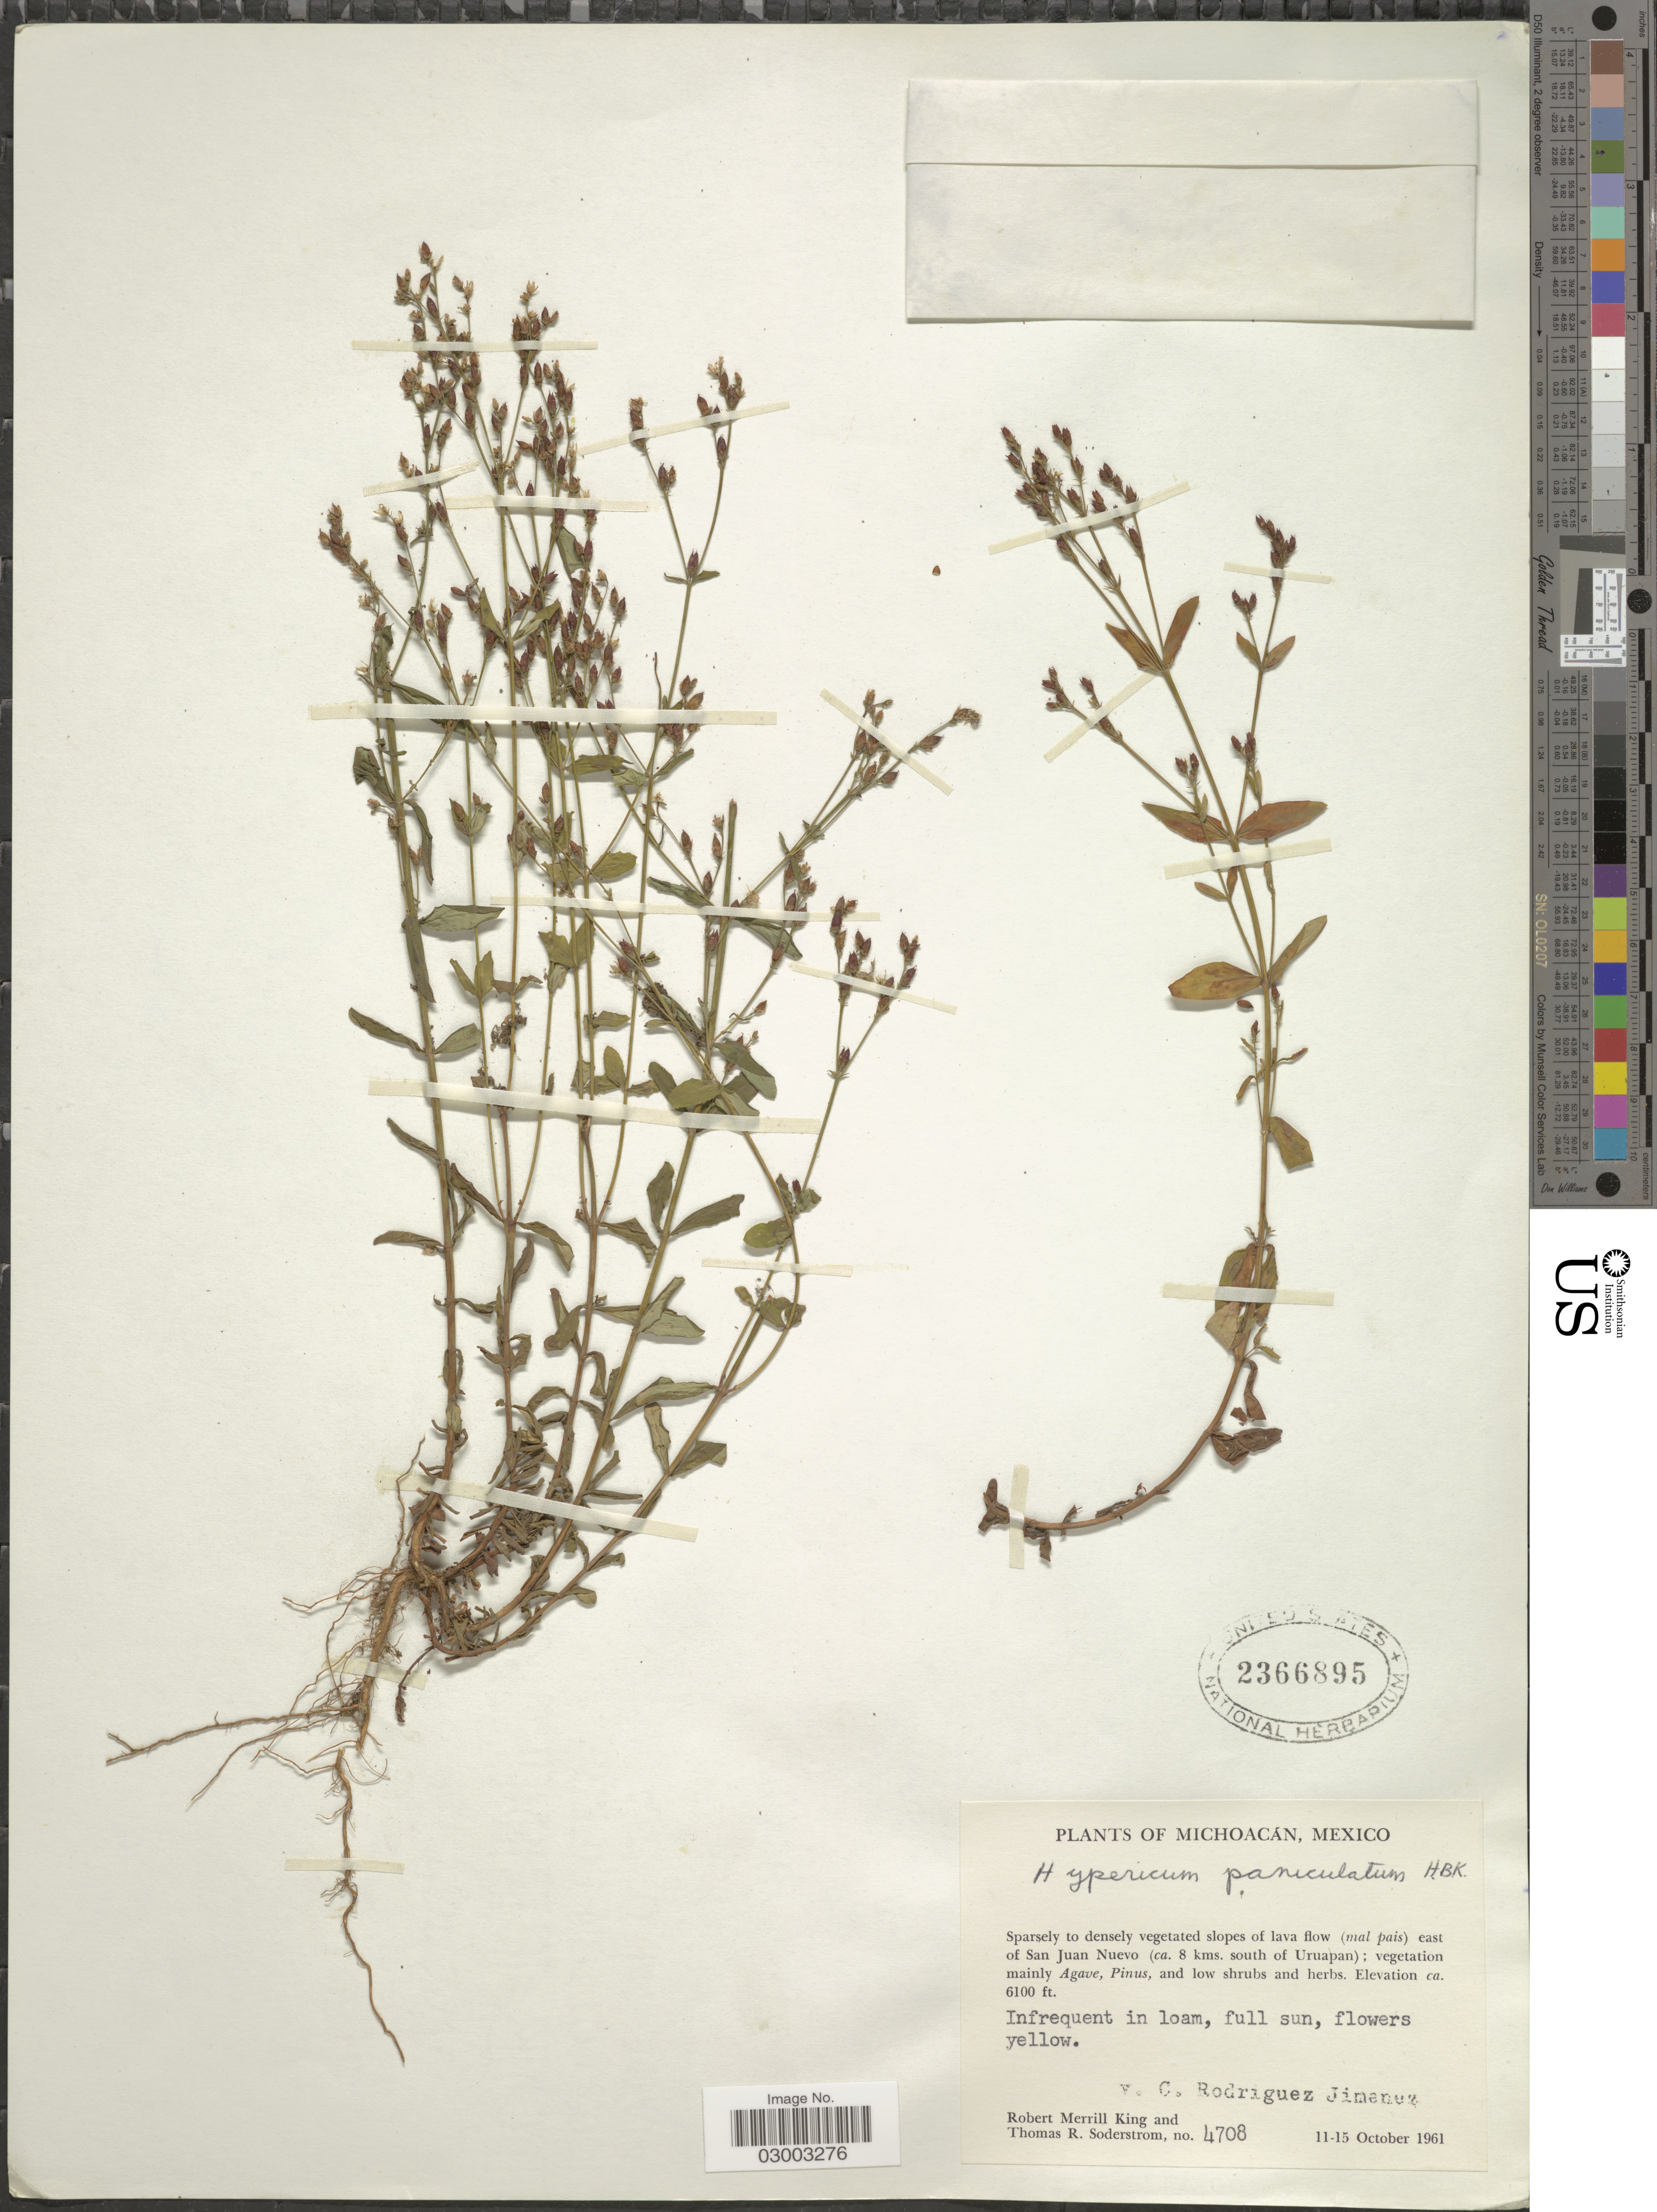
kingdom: Plantae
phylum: Tracheophyta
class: Magnoliopsida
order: Malpighiales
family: Hypericaceae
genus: Hypericum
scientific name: Hypericum philonotis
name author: Schltdl. & Cham.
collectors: R. M. King & T. R. Soderstrom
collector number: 4708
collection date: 1961-10-11/1961-11-15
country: Mexico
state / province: Michoacán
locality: Sparsely to densely vegetated slopes of lava flow (mal pais) east of San Juan Nuevo (ca. 8 kms. south of Uruapan).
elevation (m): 1859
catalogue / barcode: US 2366895